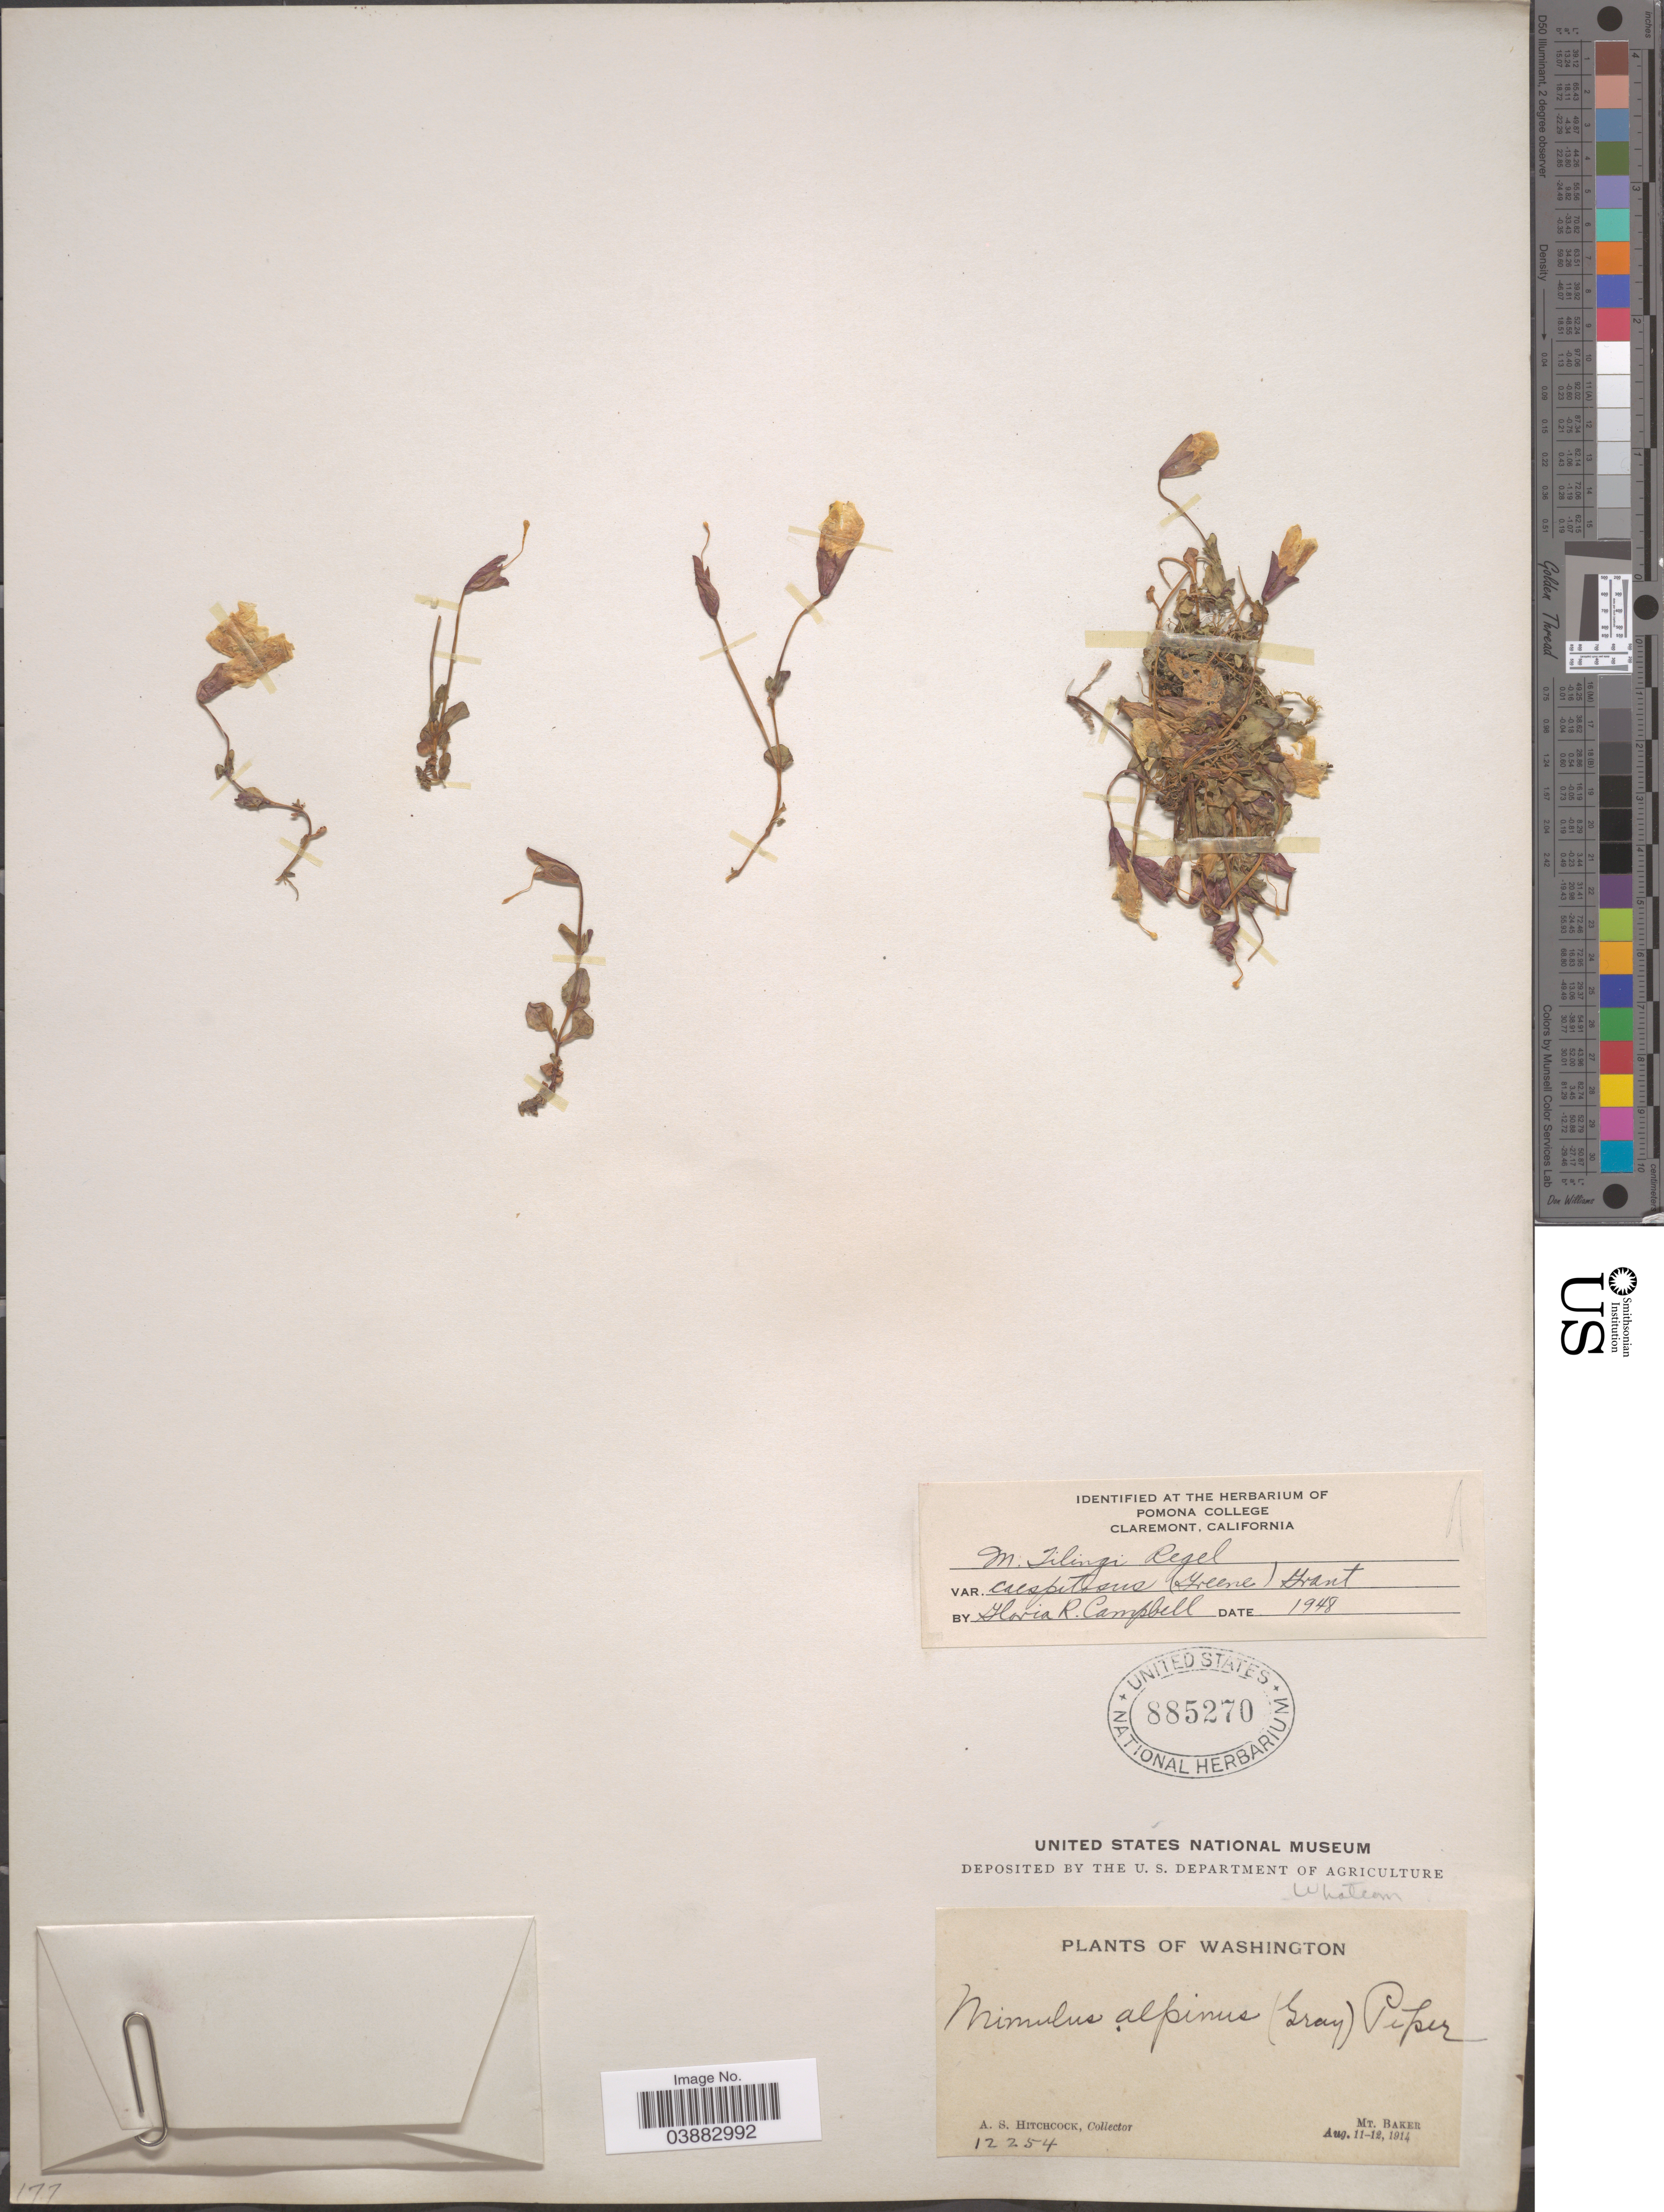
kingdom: Plantae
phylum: Tracheophyta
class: Magnoliopsida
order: Lamiales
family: Phrymaceae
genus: Mimulus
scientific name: Mimulus tilingii var. caespitosus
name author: (Greene) A.L. Grant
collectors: A. S. Hitchcock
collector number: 12254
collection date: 1914-08-11/1914-08-12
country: United States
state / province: Washington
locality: Mt. Baker.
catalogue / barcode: US 885270